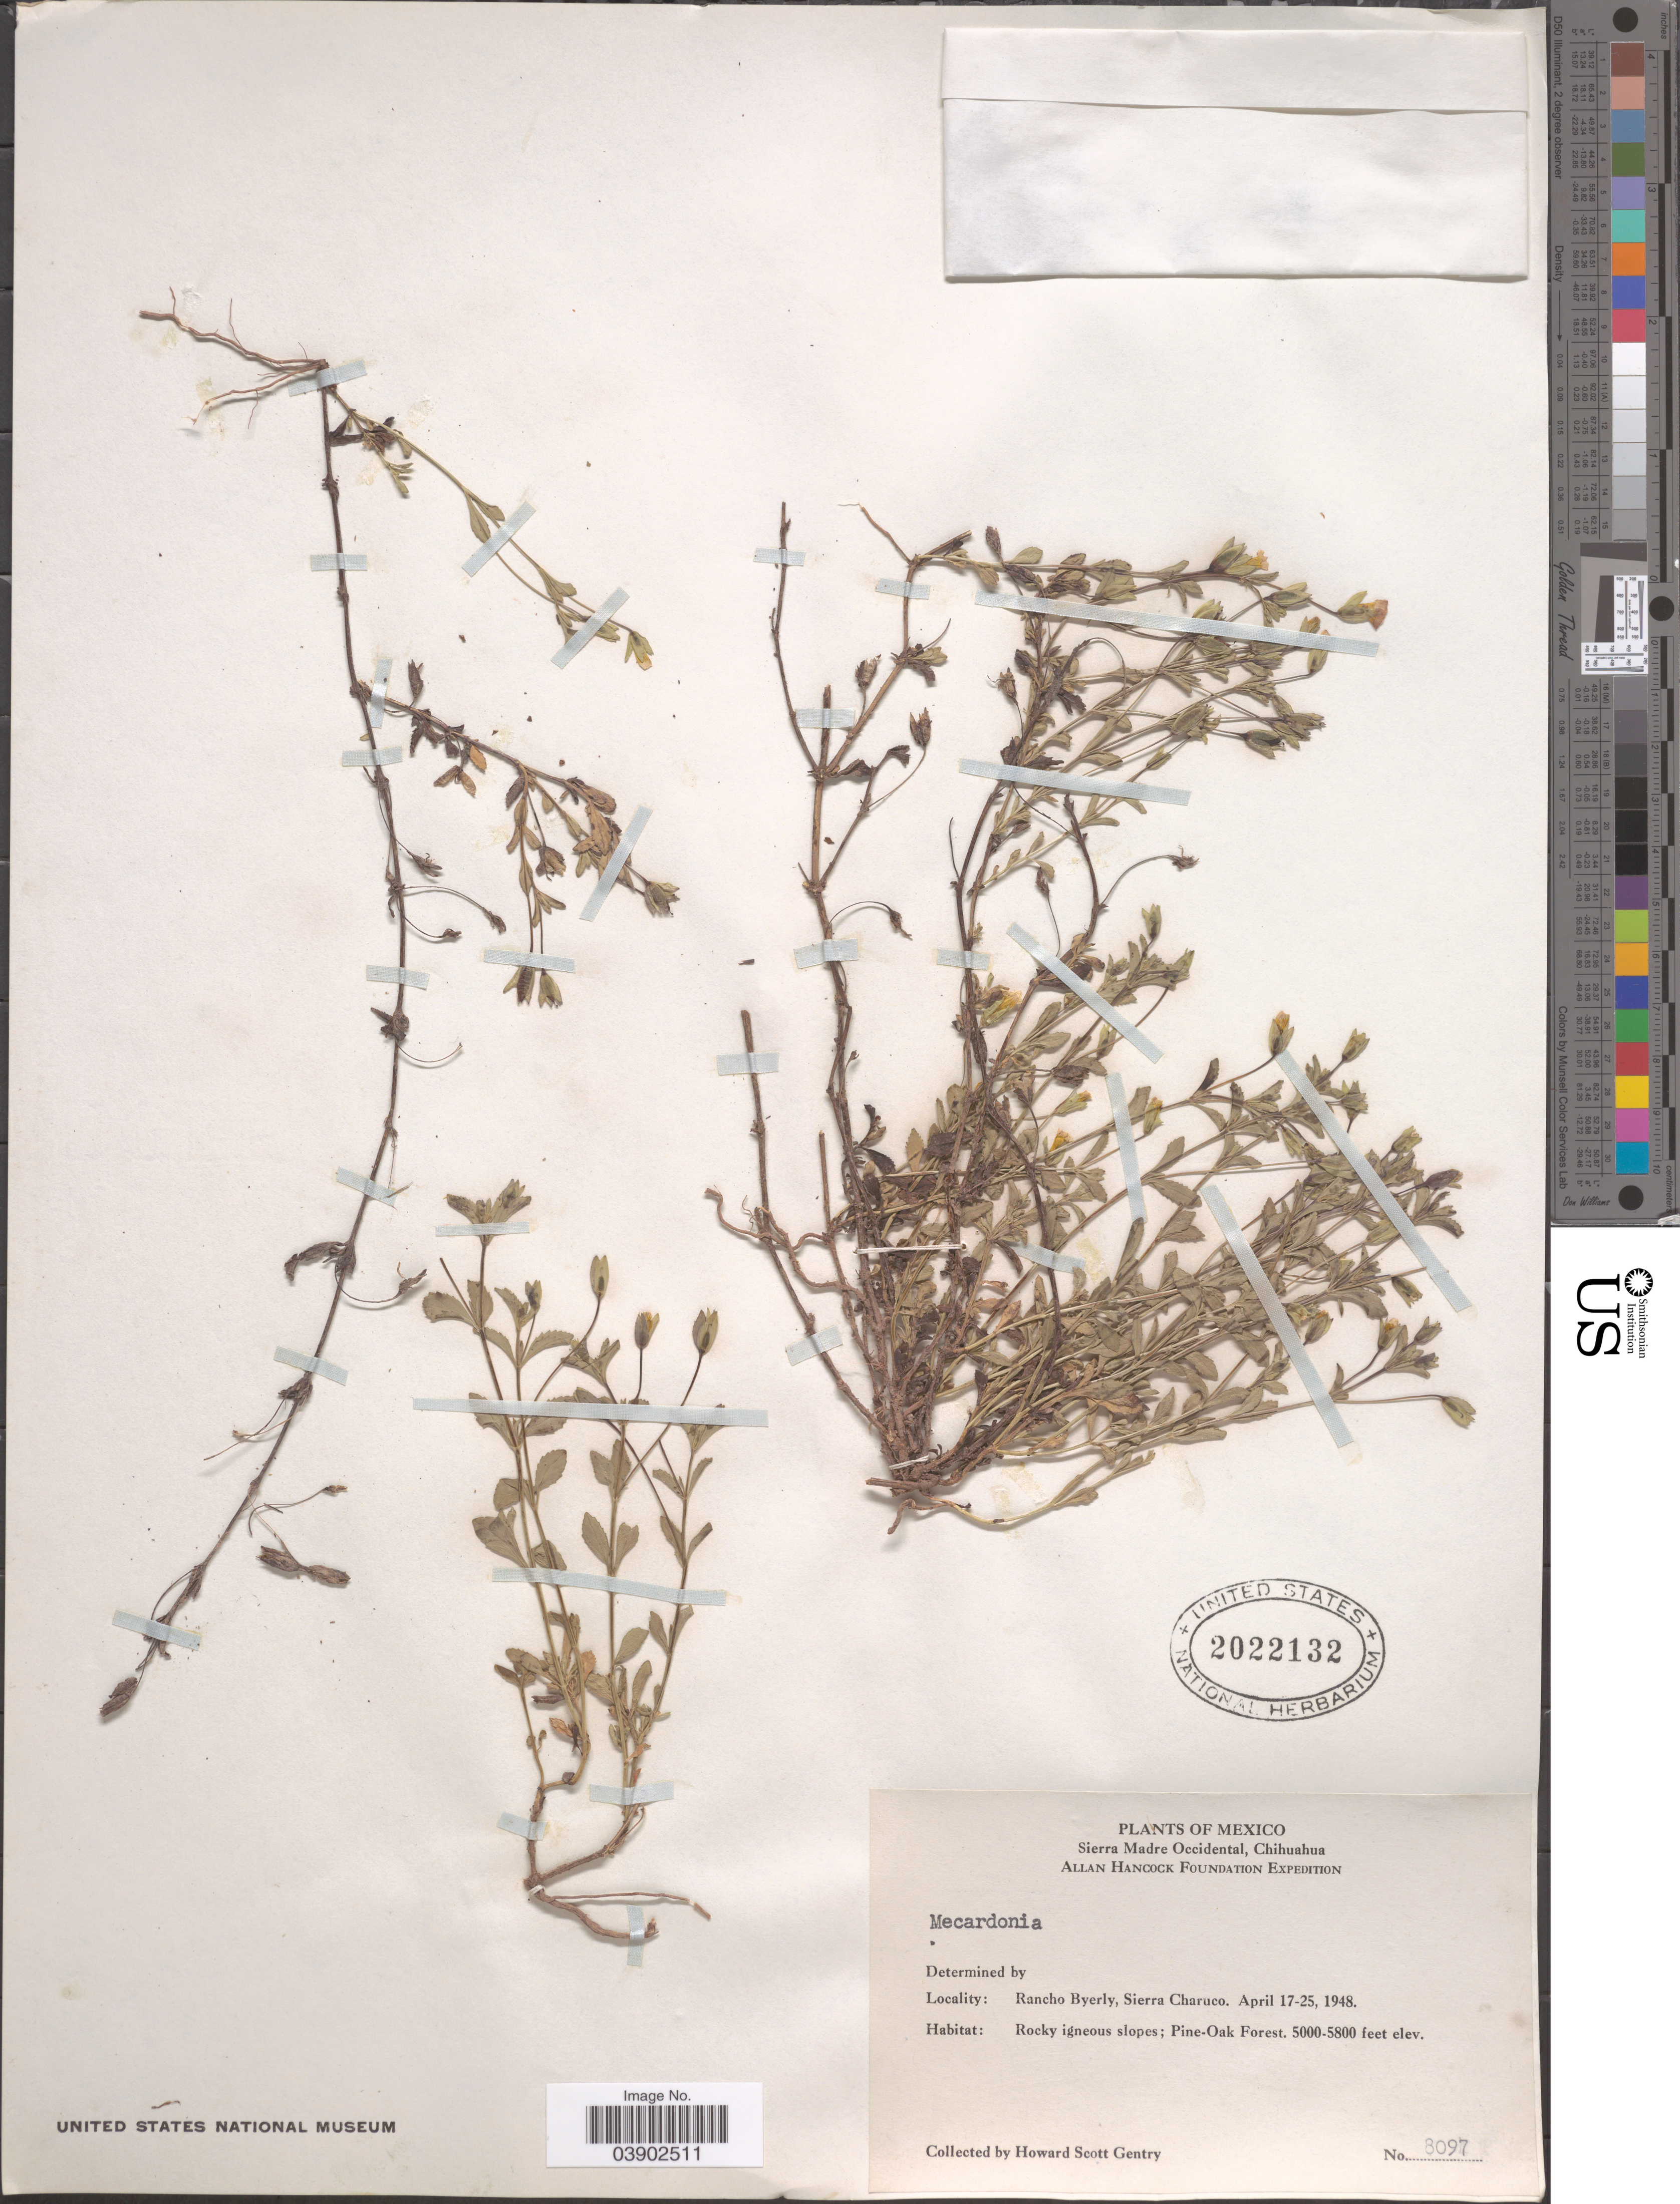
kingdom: Plantae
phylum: Tracheophyta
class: Magnoliopsida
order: Lamiales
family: Plantaginaceae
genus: Mecardonia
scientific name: Mecardonia procumbens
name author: (Mill.) Small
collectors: H. S. Gentry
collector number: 8097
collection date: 1948-04-17/1948-04-25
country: Mexico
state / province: Chihuahua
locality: Sierra Madre Occidental. Rancho Byerly, Sierra Charuco.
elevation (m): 1524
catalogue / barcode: US 2022132